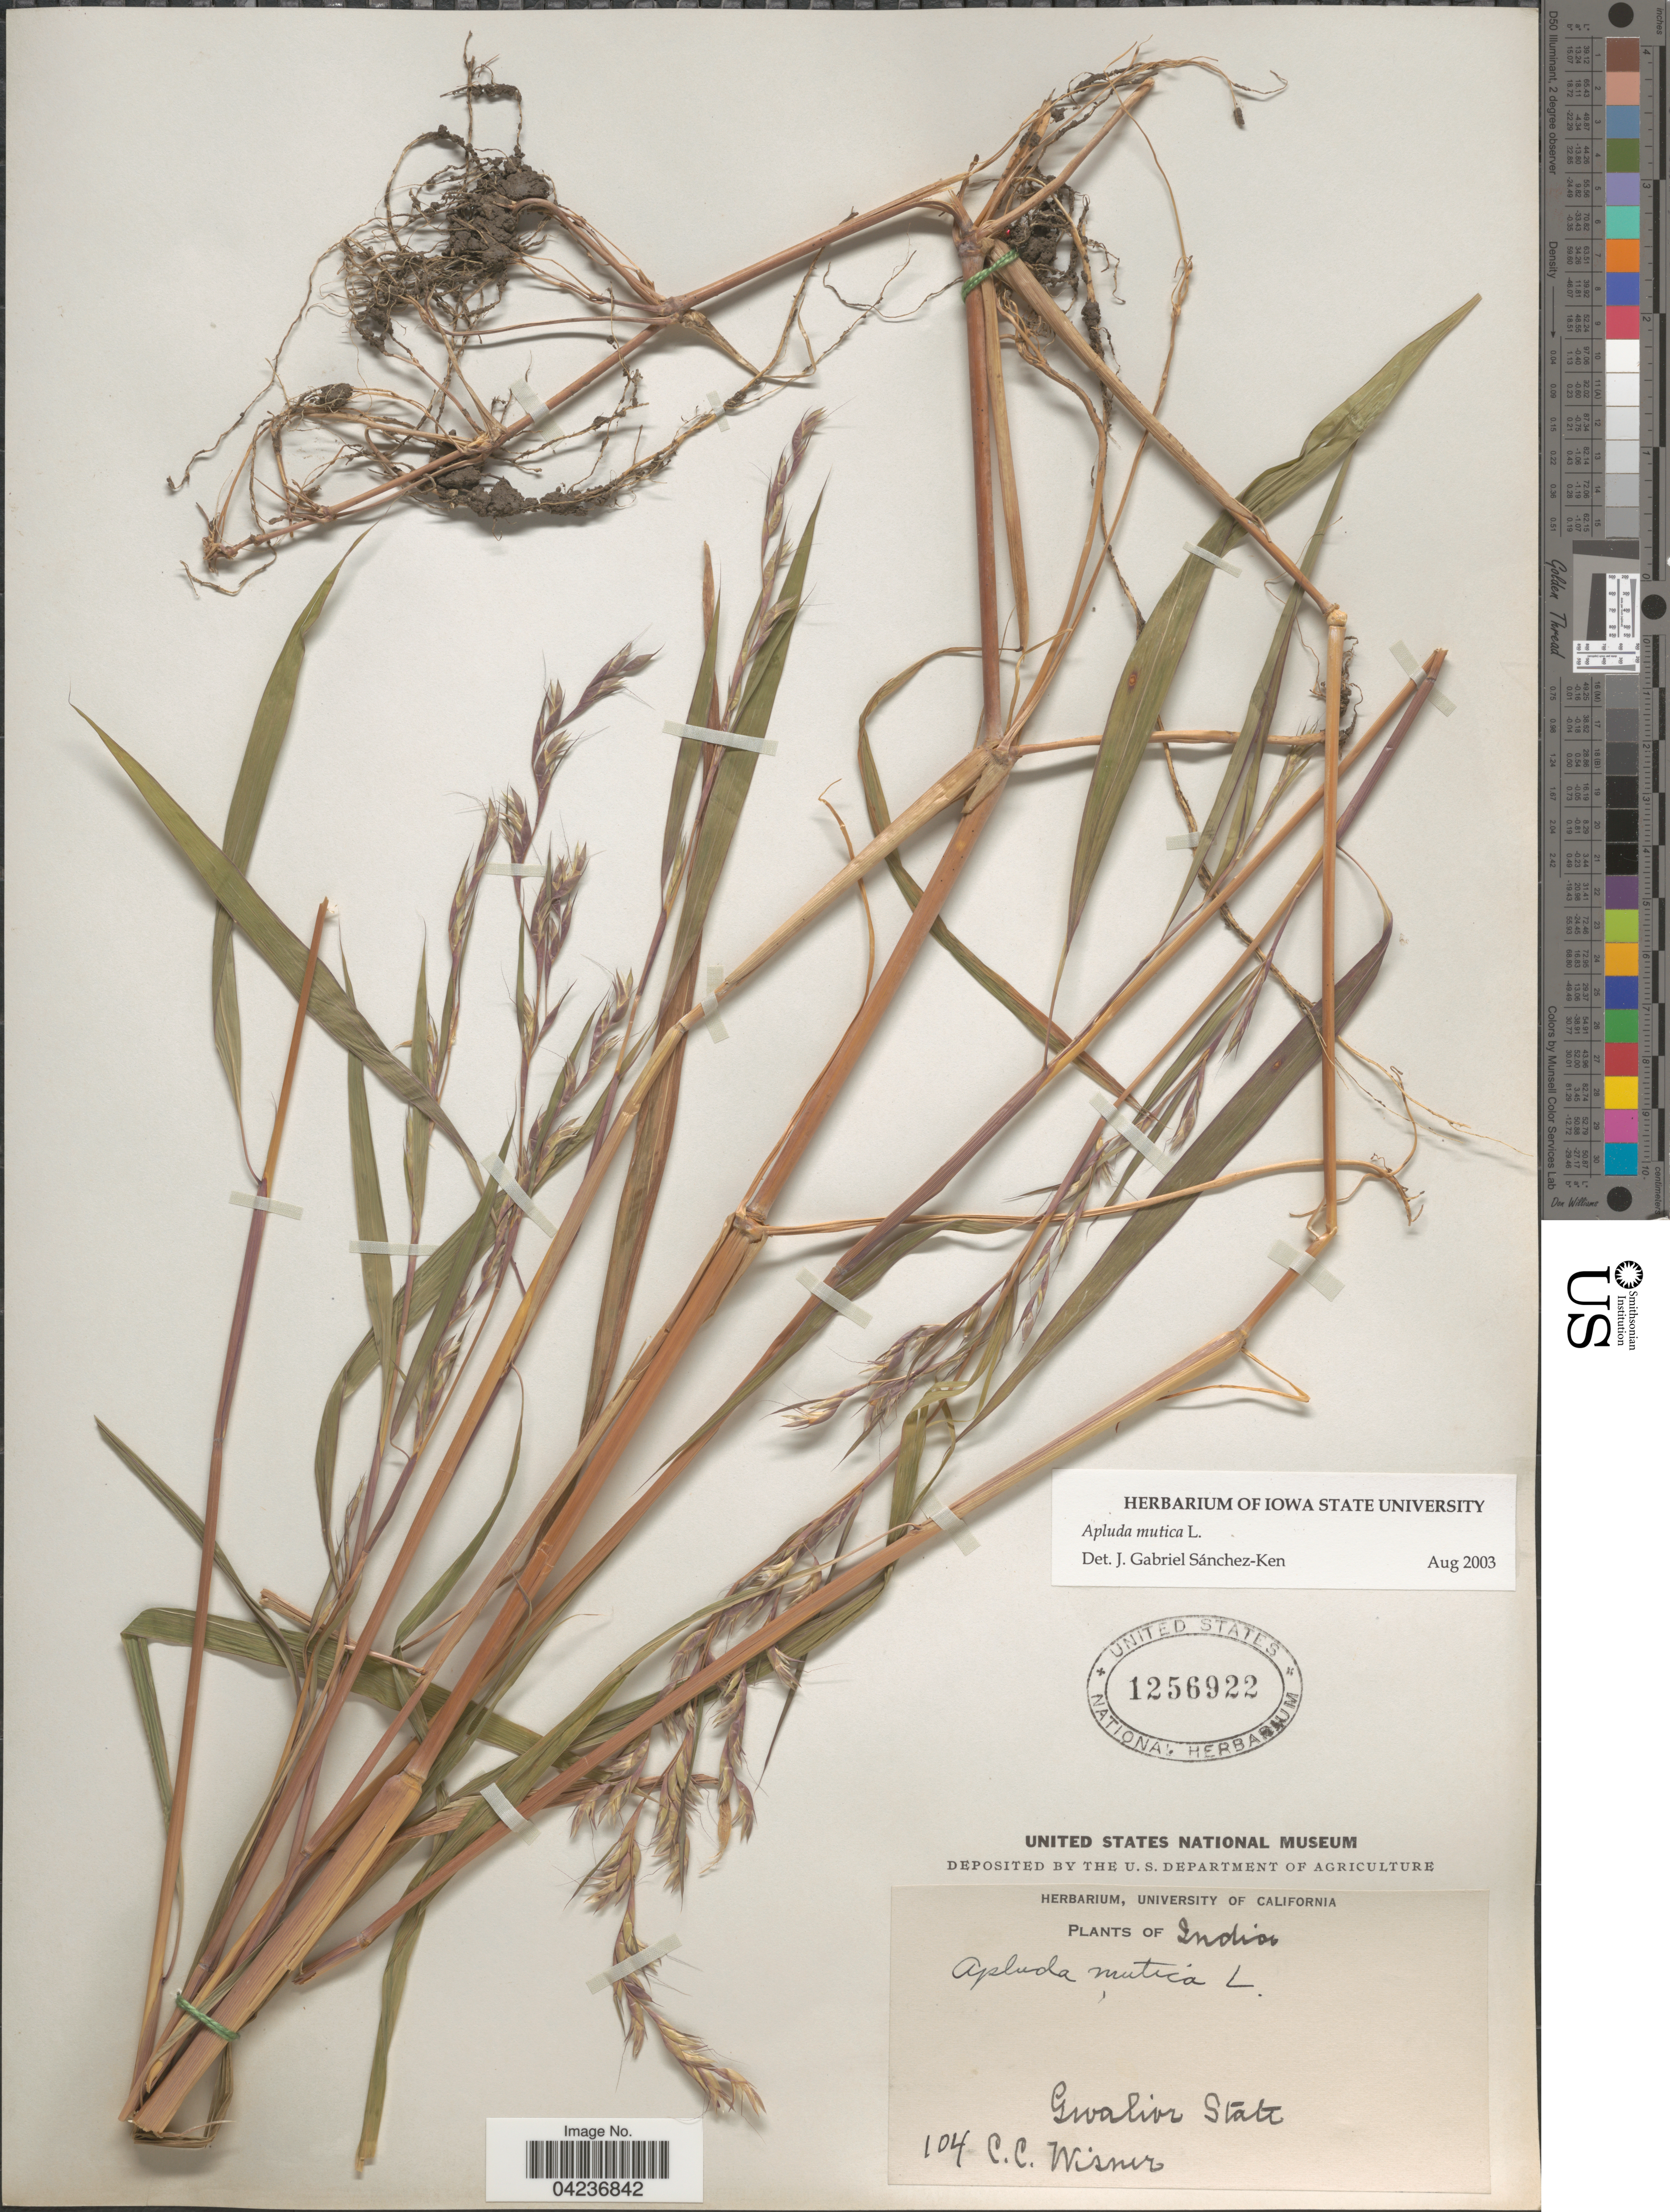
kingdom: Plantae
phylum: Tracheophyta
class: Liliopsida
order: Poales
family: Poaceae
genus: Apluda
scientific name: Apluda mutica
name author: L.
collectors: C. Wisner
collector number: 104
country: India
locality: Gwalior State.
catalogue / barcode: US 1256922